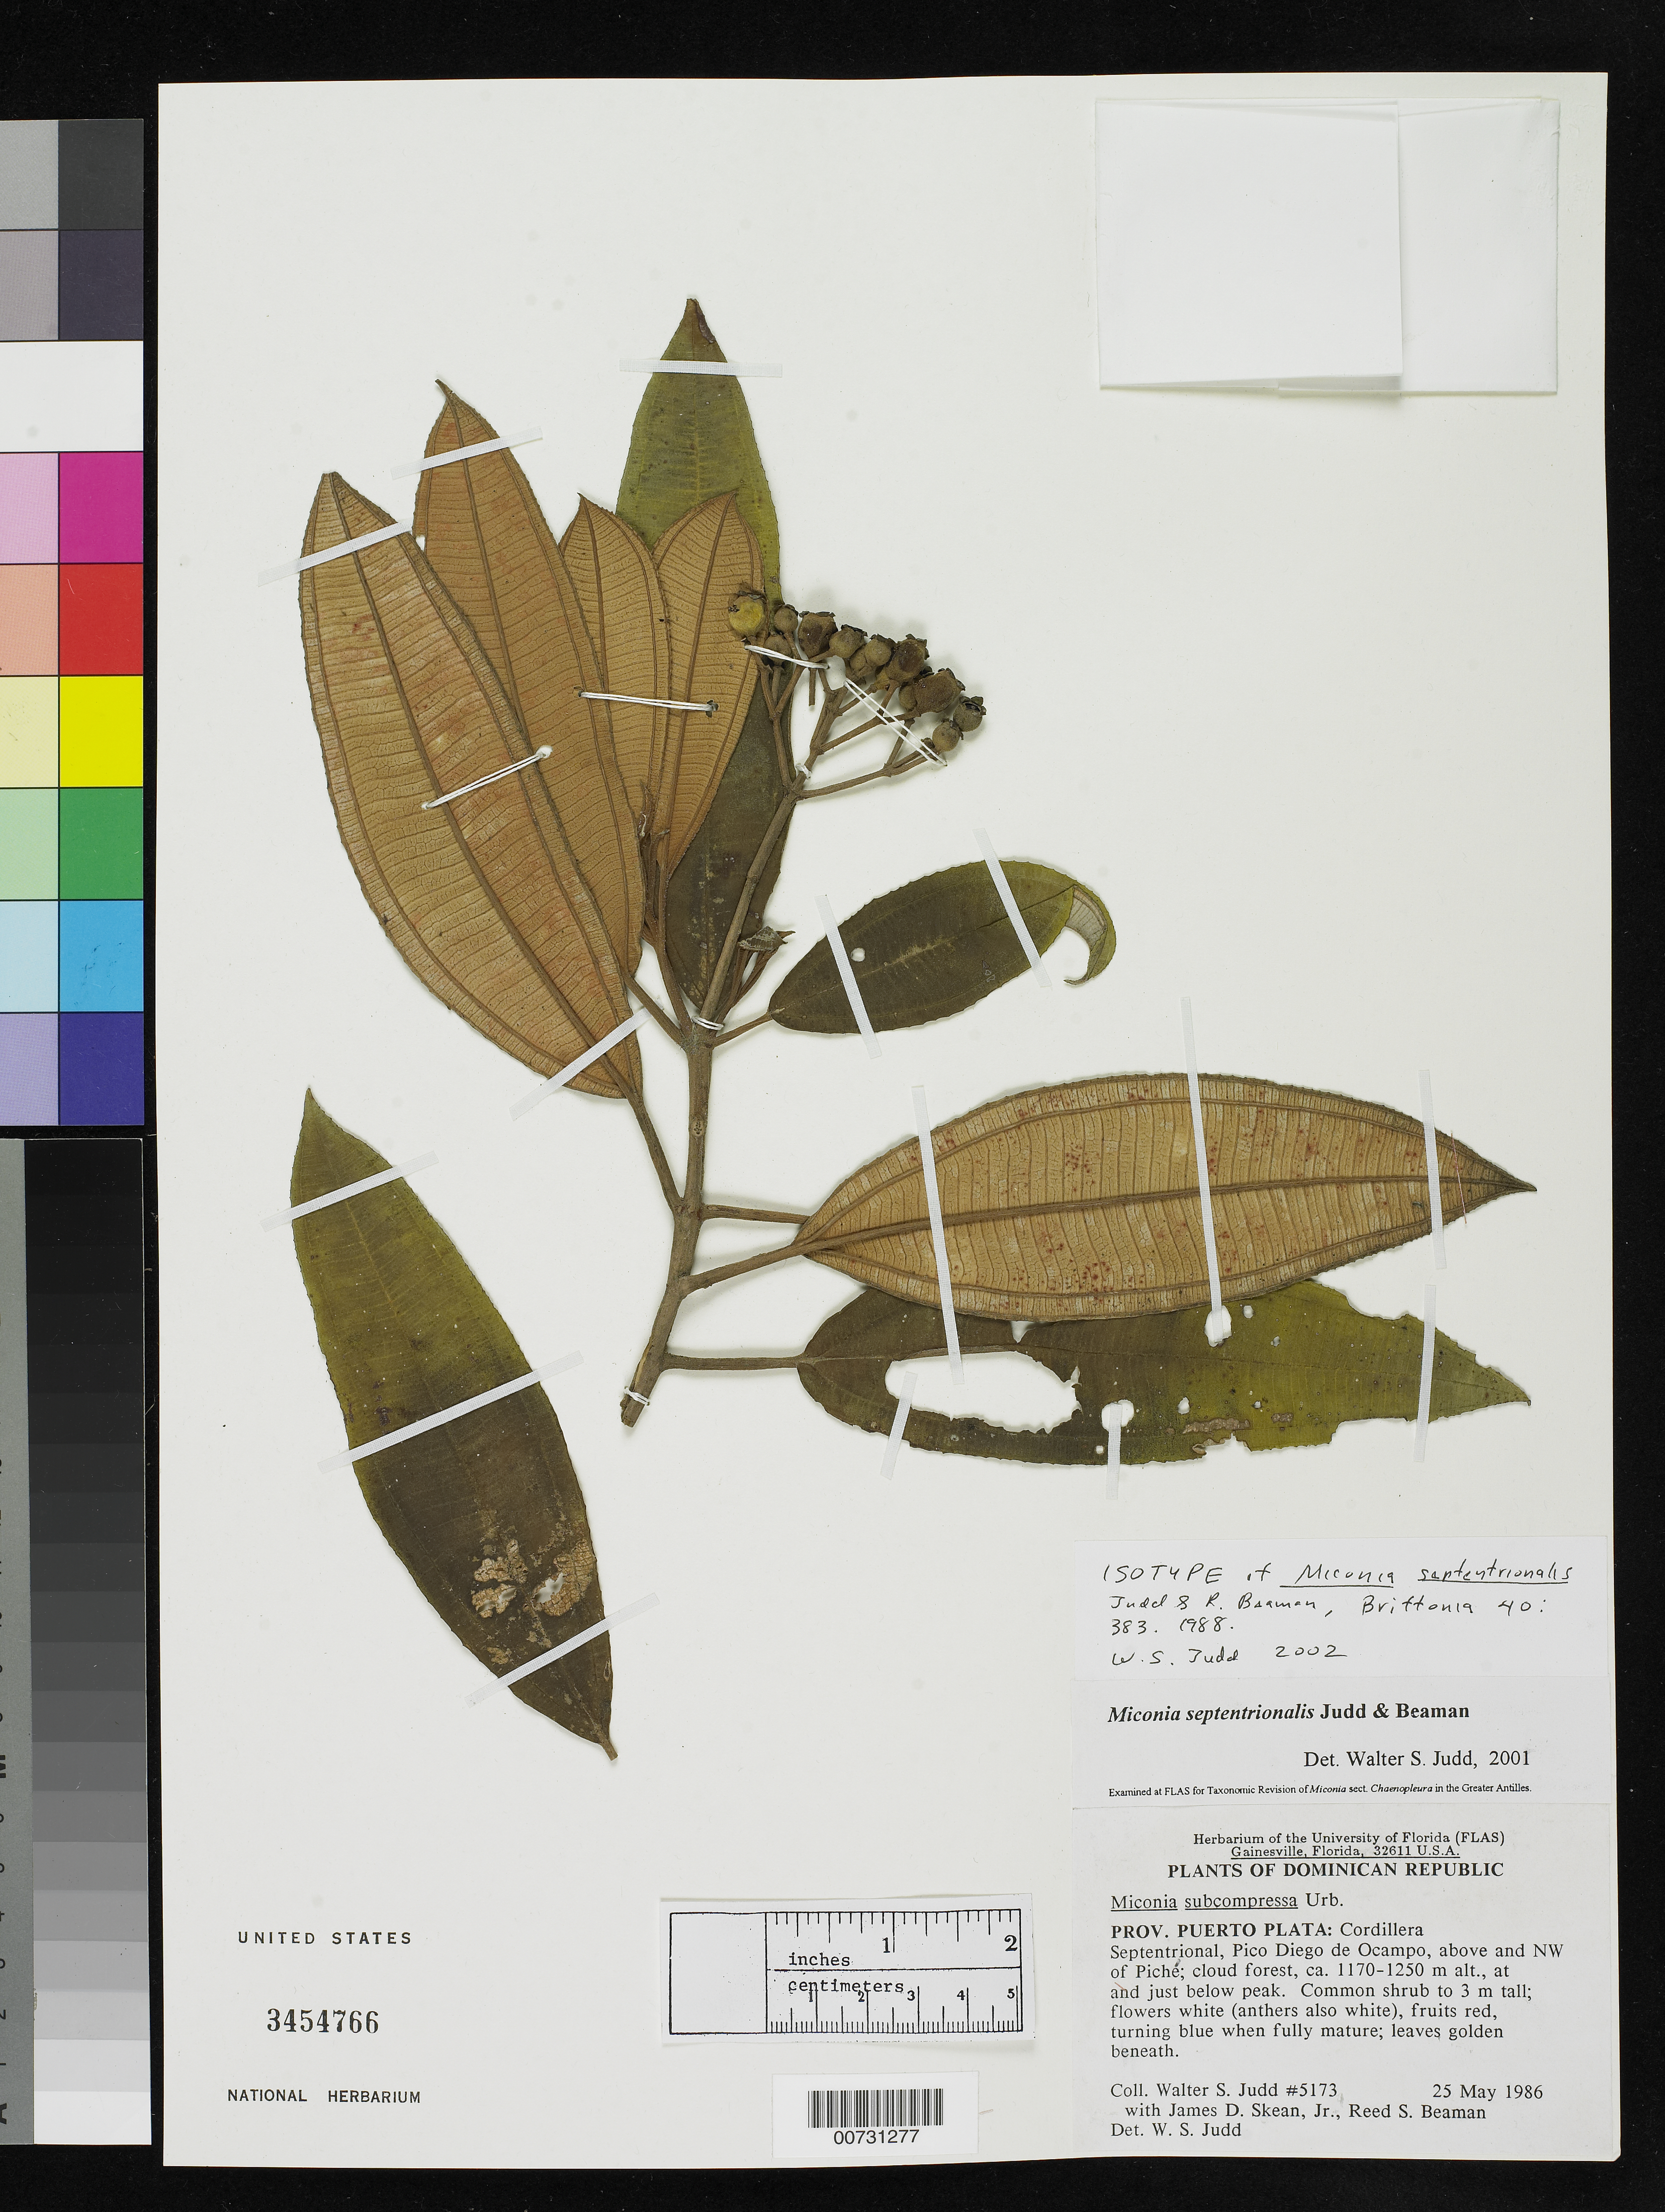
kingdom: Plantae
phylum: Tracheophyta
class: Magnoliopsida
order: Myrtales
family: Melastomataceae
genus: Miconia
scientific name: Miconia septentrionalis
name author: Judd & R.S. Beaman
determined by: Judd, Walter S.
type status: Isotype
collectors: W. S. Judd, J. D. Skean & R. S. Beaman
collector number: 5173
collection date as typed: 25 May 1986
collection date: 1986-05-25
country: Dominican Republic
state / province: Puerto Plata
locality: Cordillera Septentrional, Pico Diego de Ocampo, above and NW of Piché.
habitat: Cloud forest.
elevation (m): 1170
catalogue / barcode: US 3454766